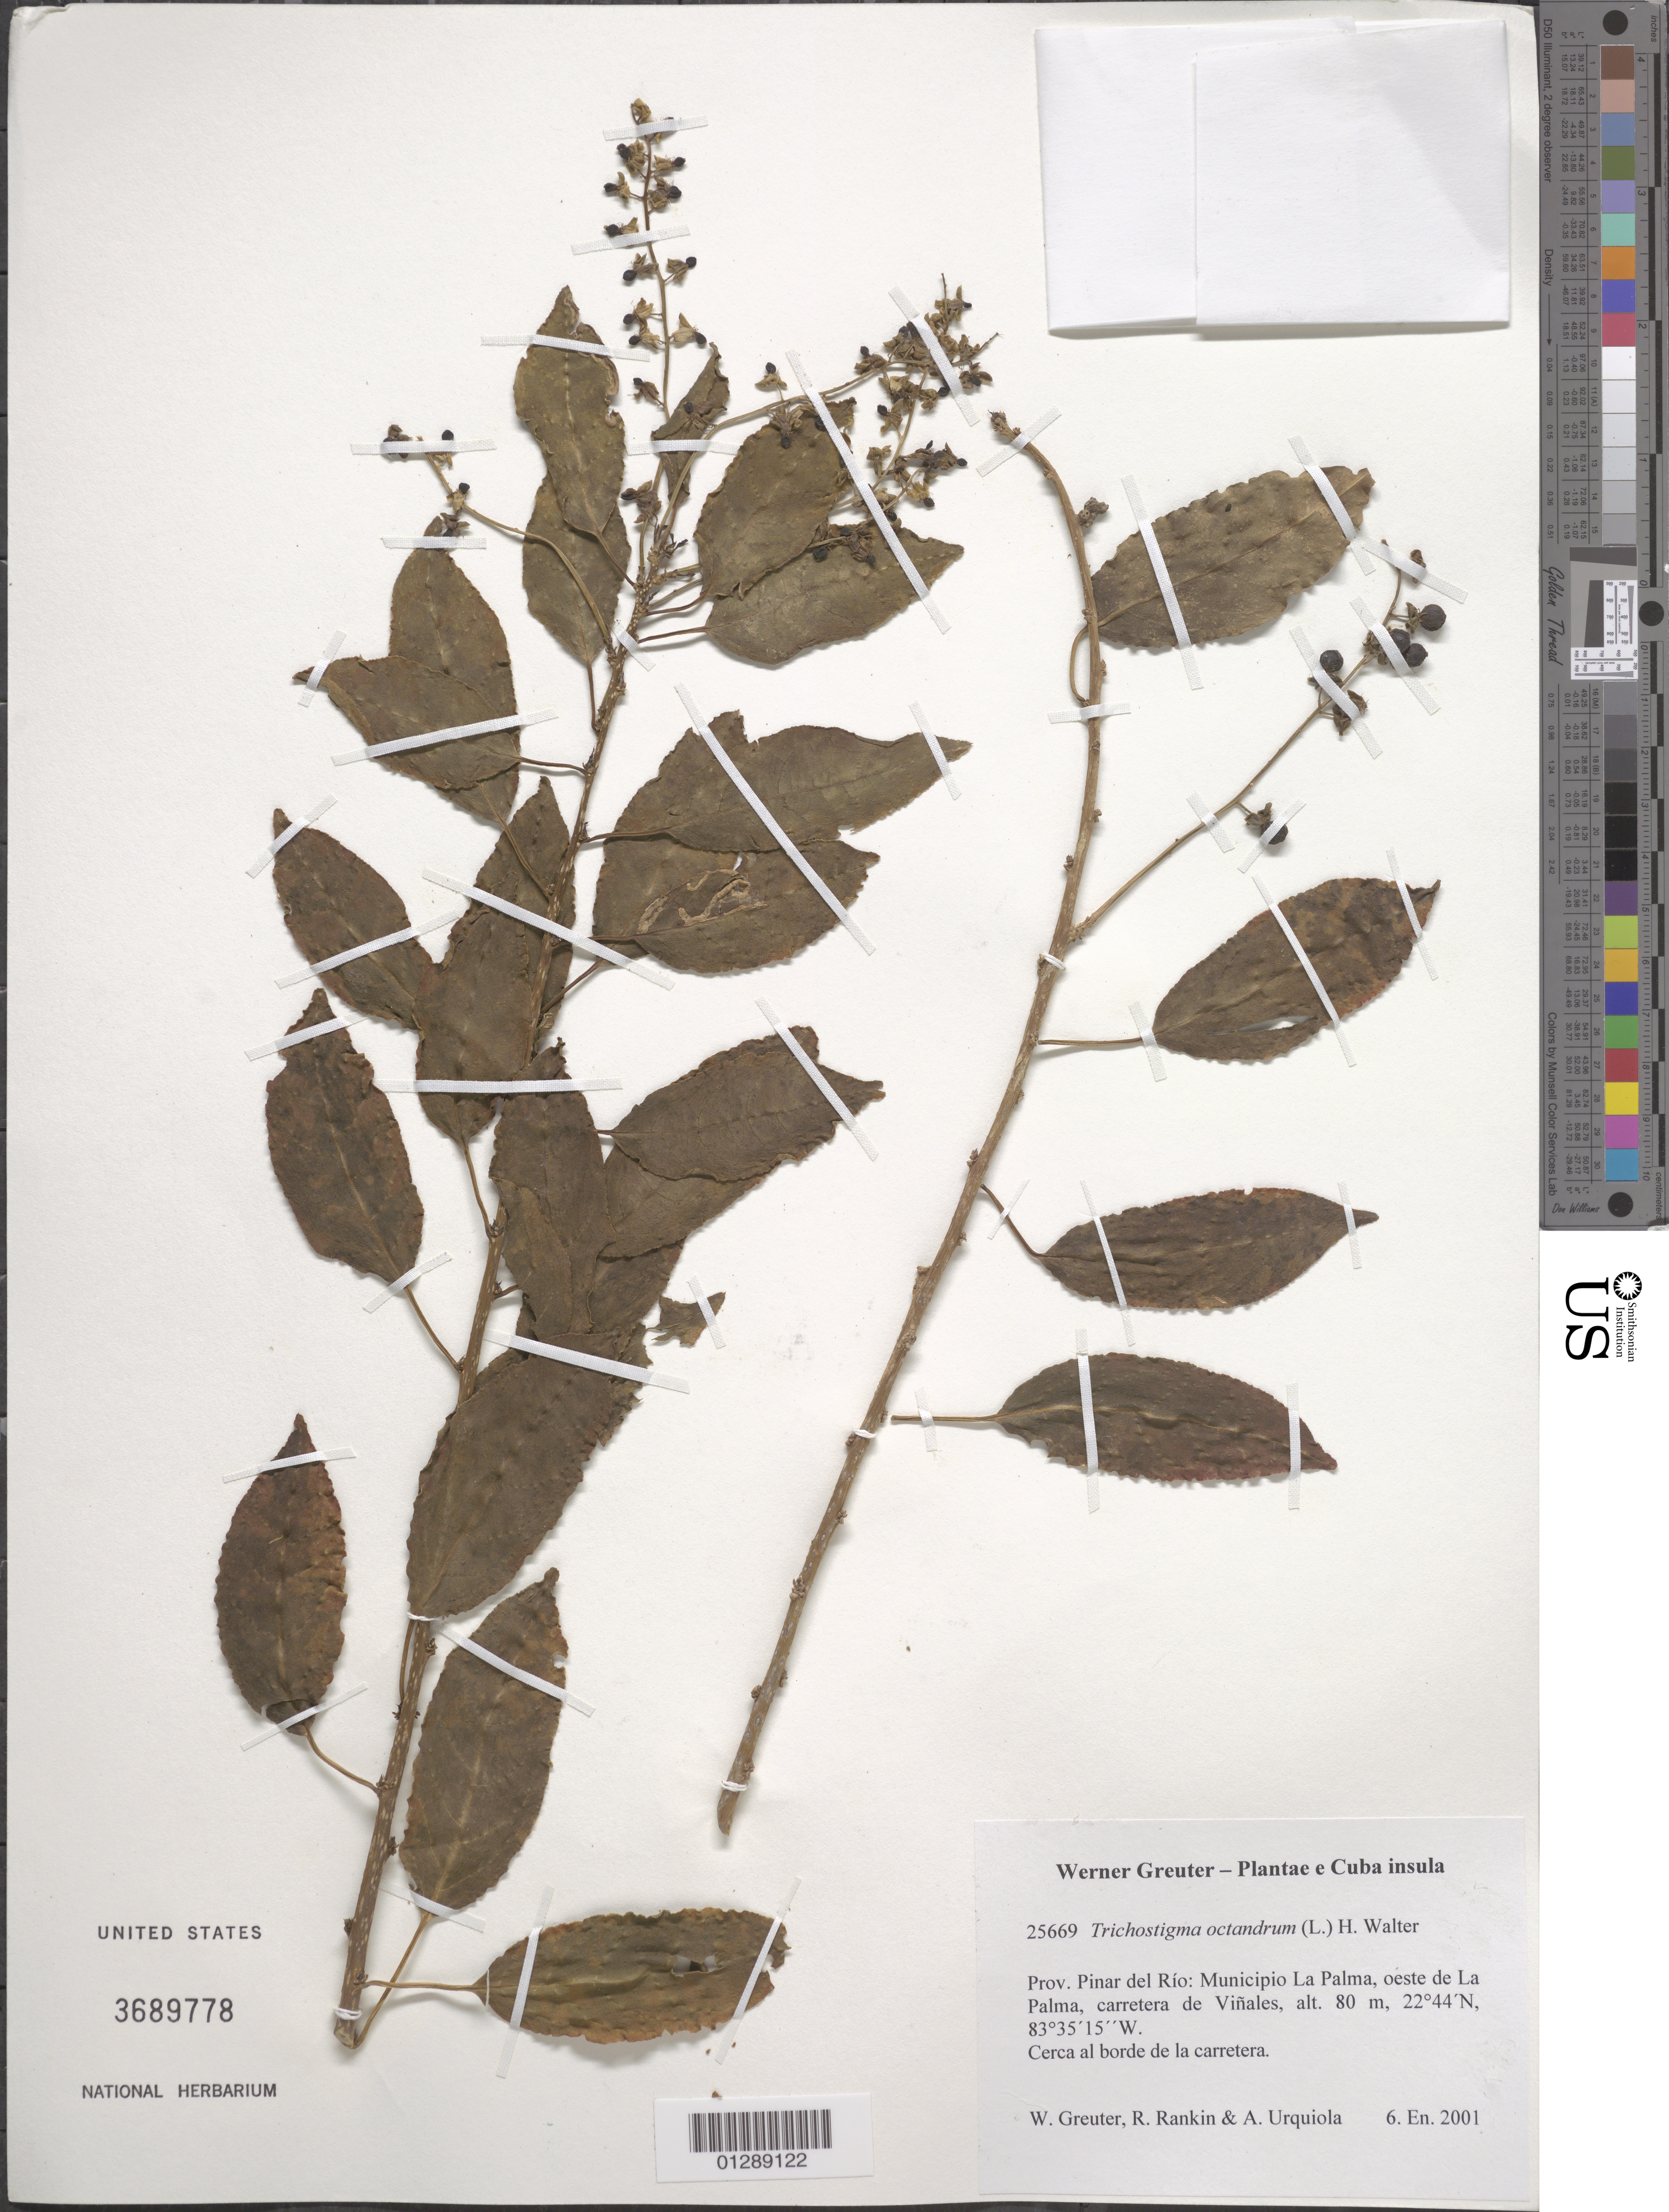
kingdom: Plantae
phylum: Tracheophyta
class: Magnoliopsida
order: Caryophyllales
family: Phytolaccaceae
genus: Trichostigma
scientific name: Trichostigma octandrum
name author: (L.) H. Walter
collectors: W. R. Greuter, R. Rankin Rodriguez & A. Urquiola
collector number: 25669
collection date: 2001-01-06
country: Cuba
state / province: Pinar del Rio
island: Cuba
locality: Municipio La Palma, oeste de La Palma, carretera de Viñales.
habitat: Cerca borde de la carretera.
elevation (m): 80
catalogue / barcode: US 3689778